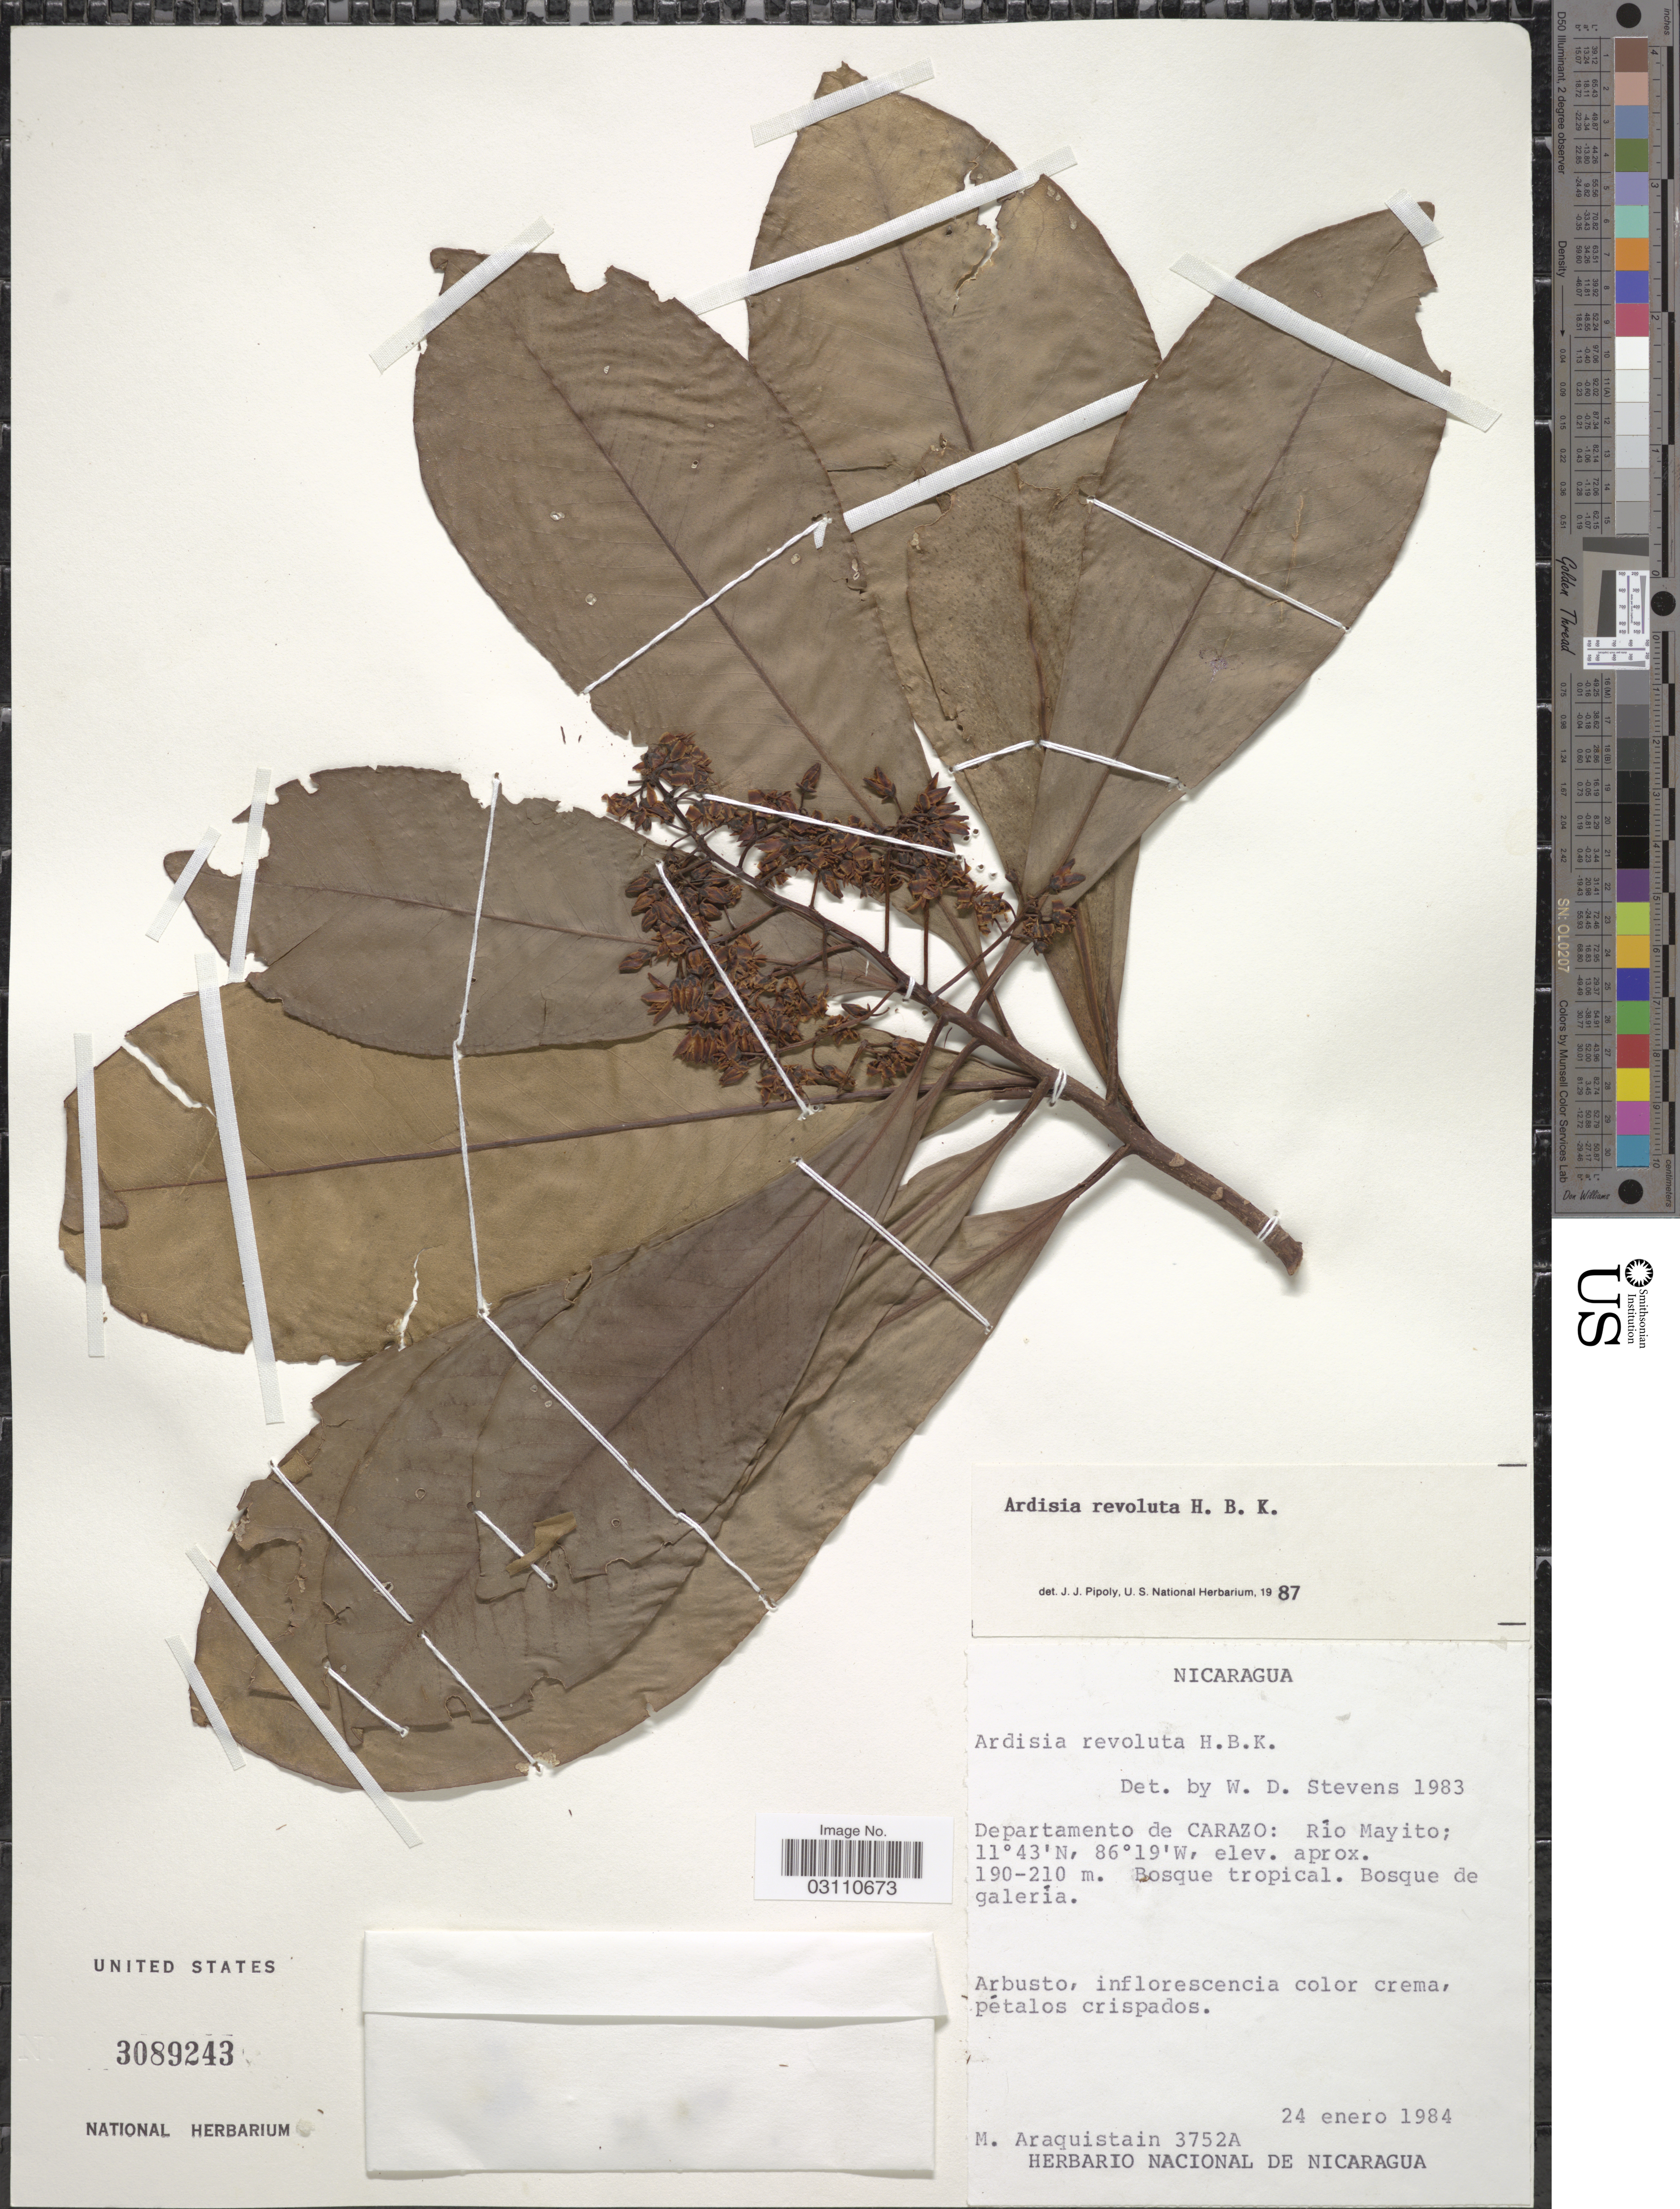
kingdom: Plantae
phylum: Tracheophyta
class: Magnoliopsida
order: Ericales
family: Primulaceae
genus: Ardisia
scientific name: Ardisia revoluta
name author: Kunth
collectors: M. Araquistain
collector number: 3752A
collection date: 1984-01-24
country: Nicaragua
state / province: Carazo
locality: Departamento de Carazo: Río Mayito.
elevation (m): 190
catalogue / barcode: US 3089243